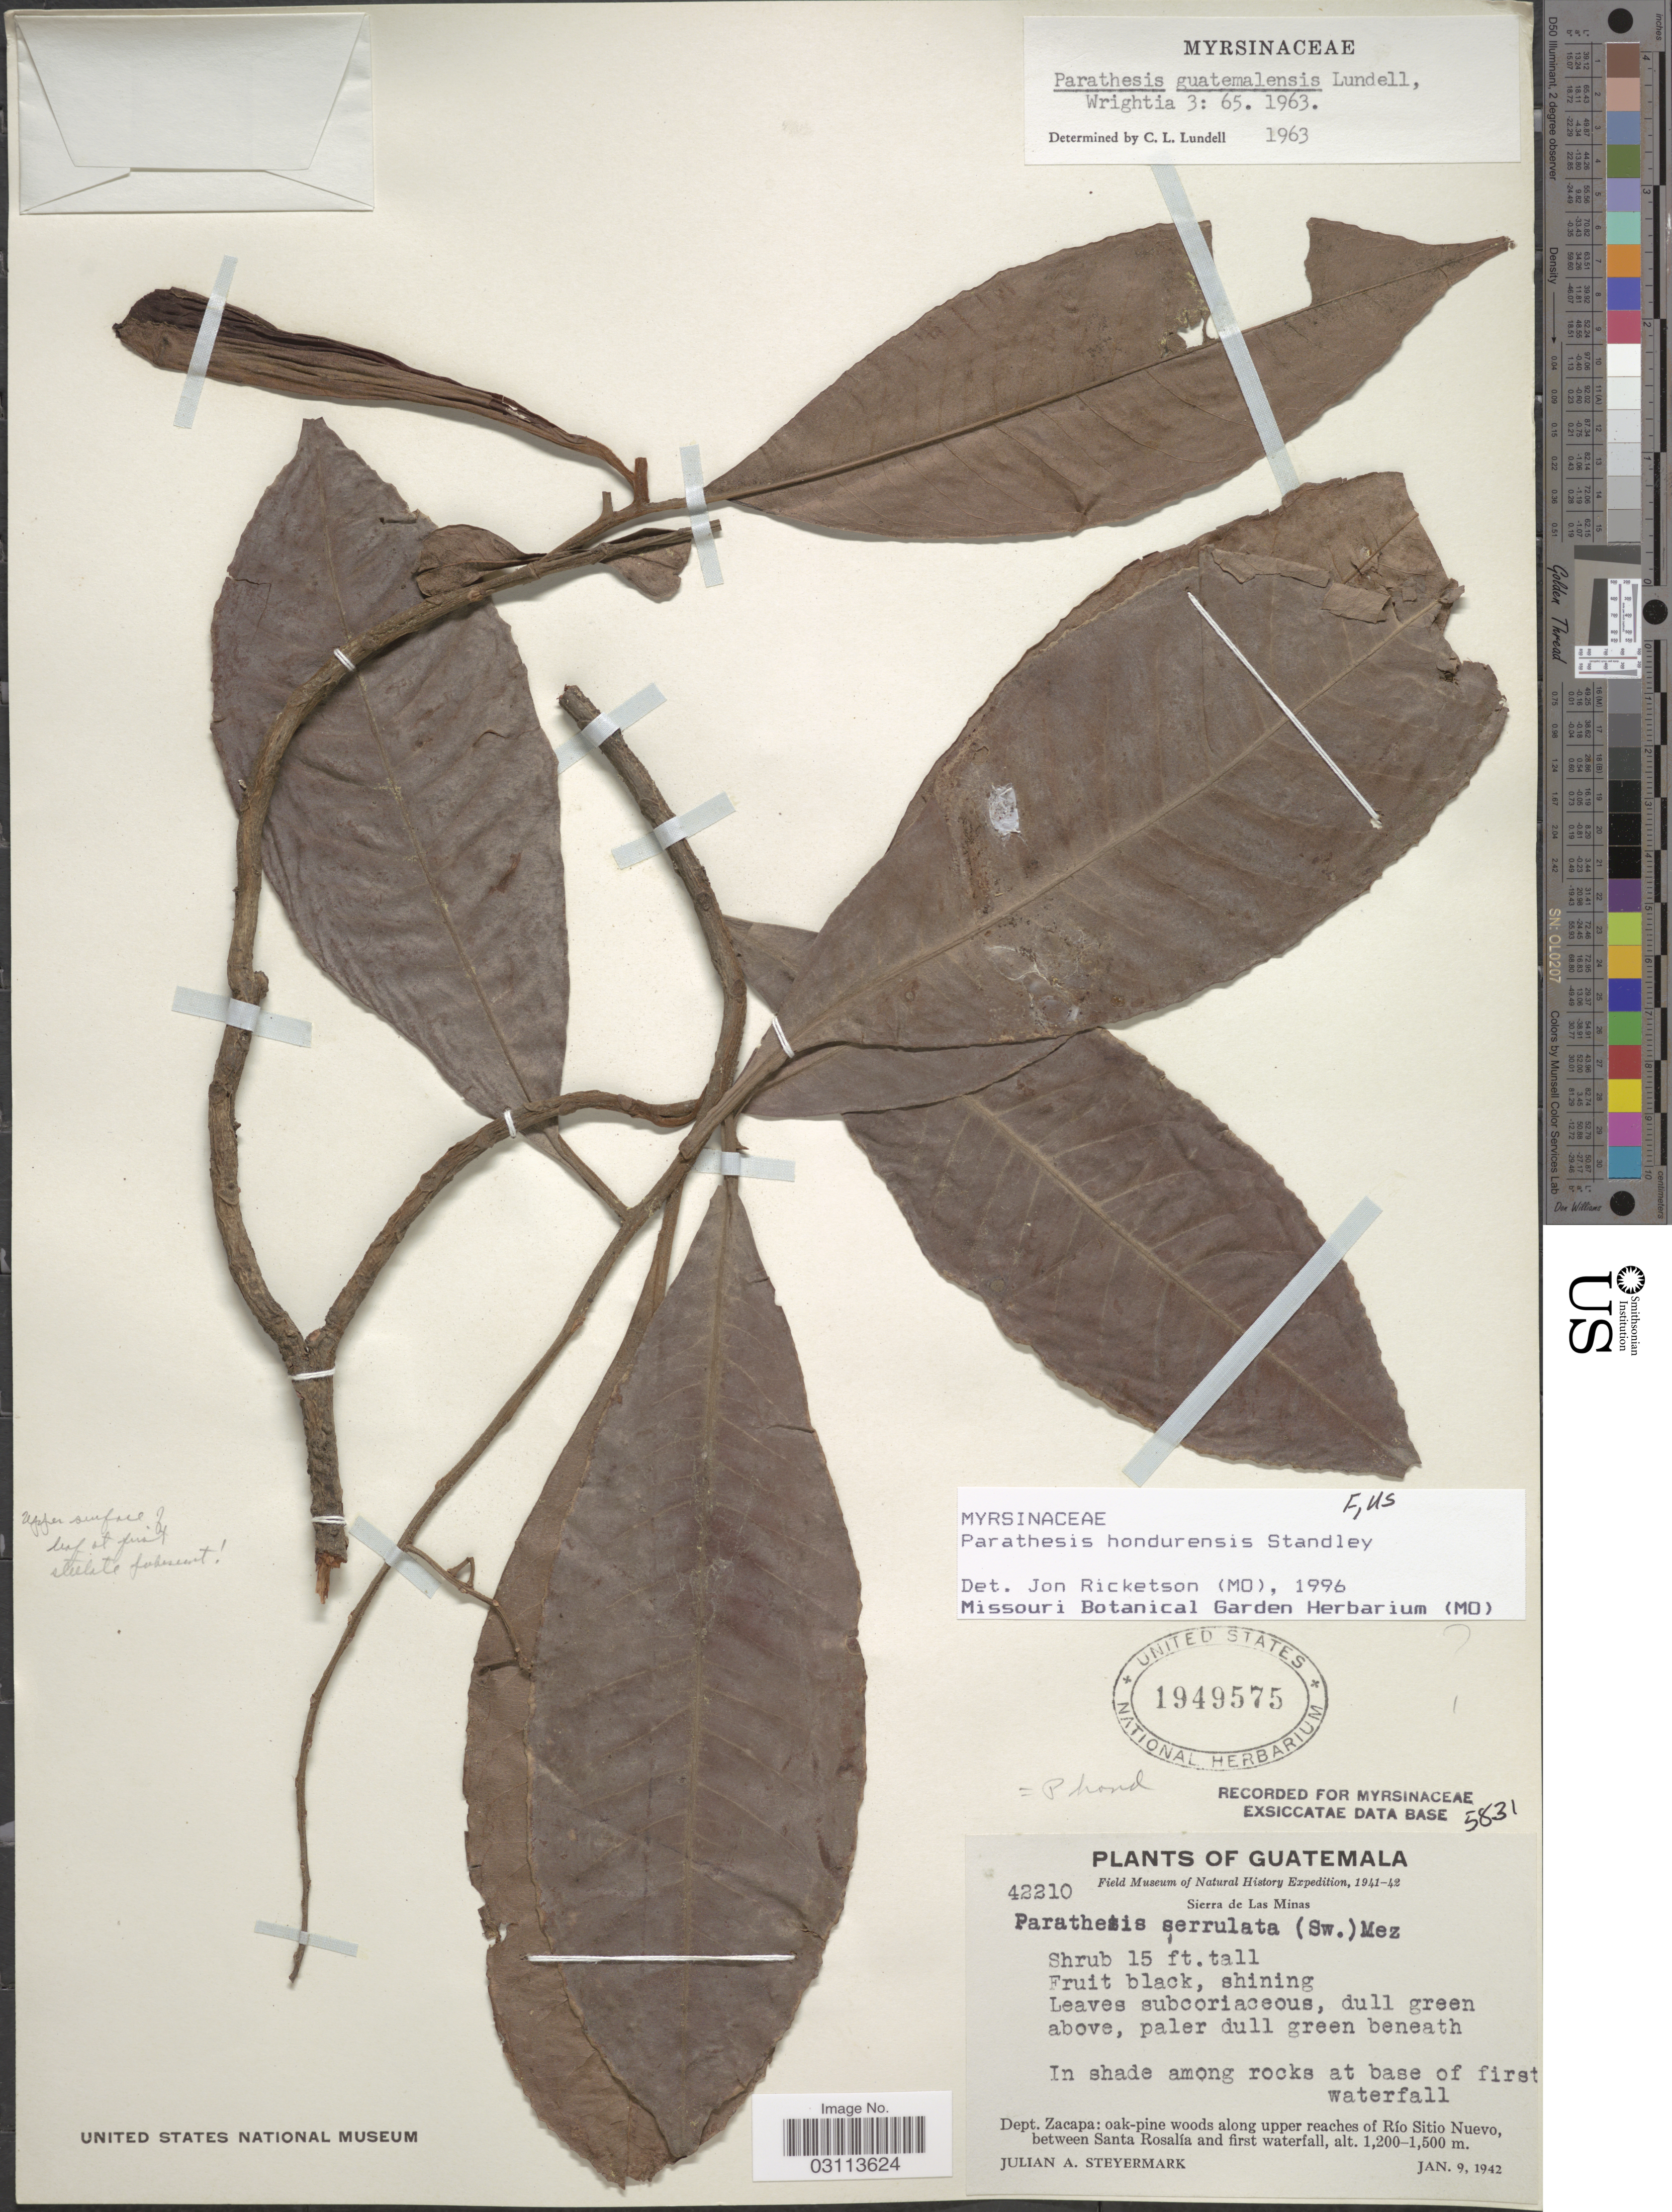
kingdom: Plantae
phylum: Tracheophyta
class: Magnoliopsida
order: Ericales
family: Primulaceae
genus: Parathesis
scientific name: Parathesis hondurensis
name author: Standl.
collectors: J. Steyermark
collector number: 42210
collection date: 1942-01-09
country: Guatemala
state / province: Zacapa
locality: Dept. Zacapa: oak-pine woods along upper reaches of the Río Sitio Nuevo, between Santa Rosalía and first waterfall.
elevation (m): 1200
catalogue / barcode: US 1949575